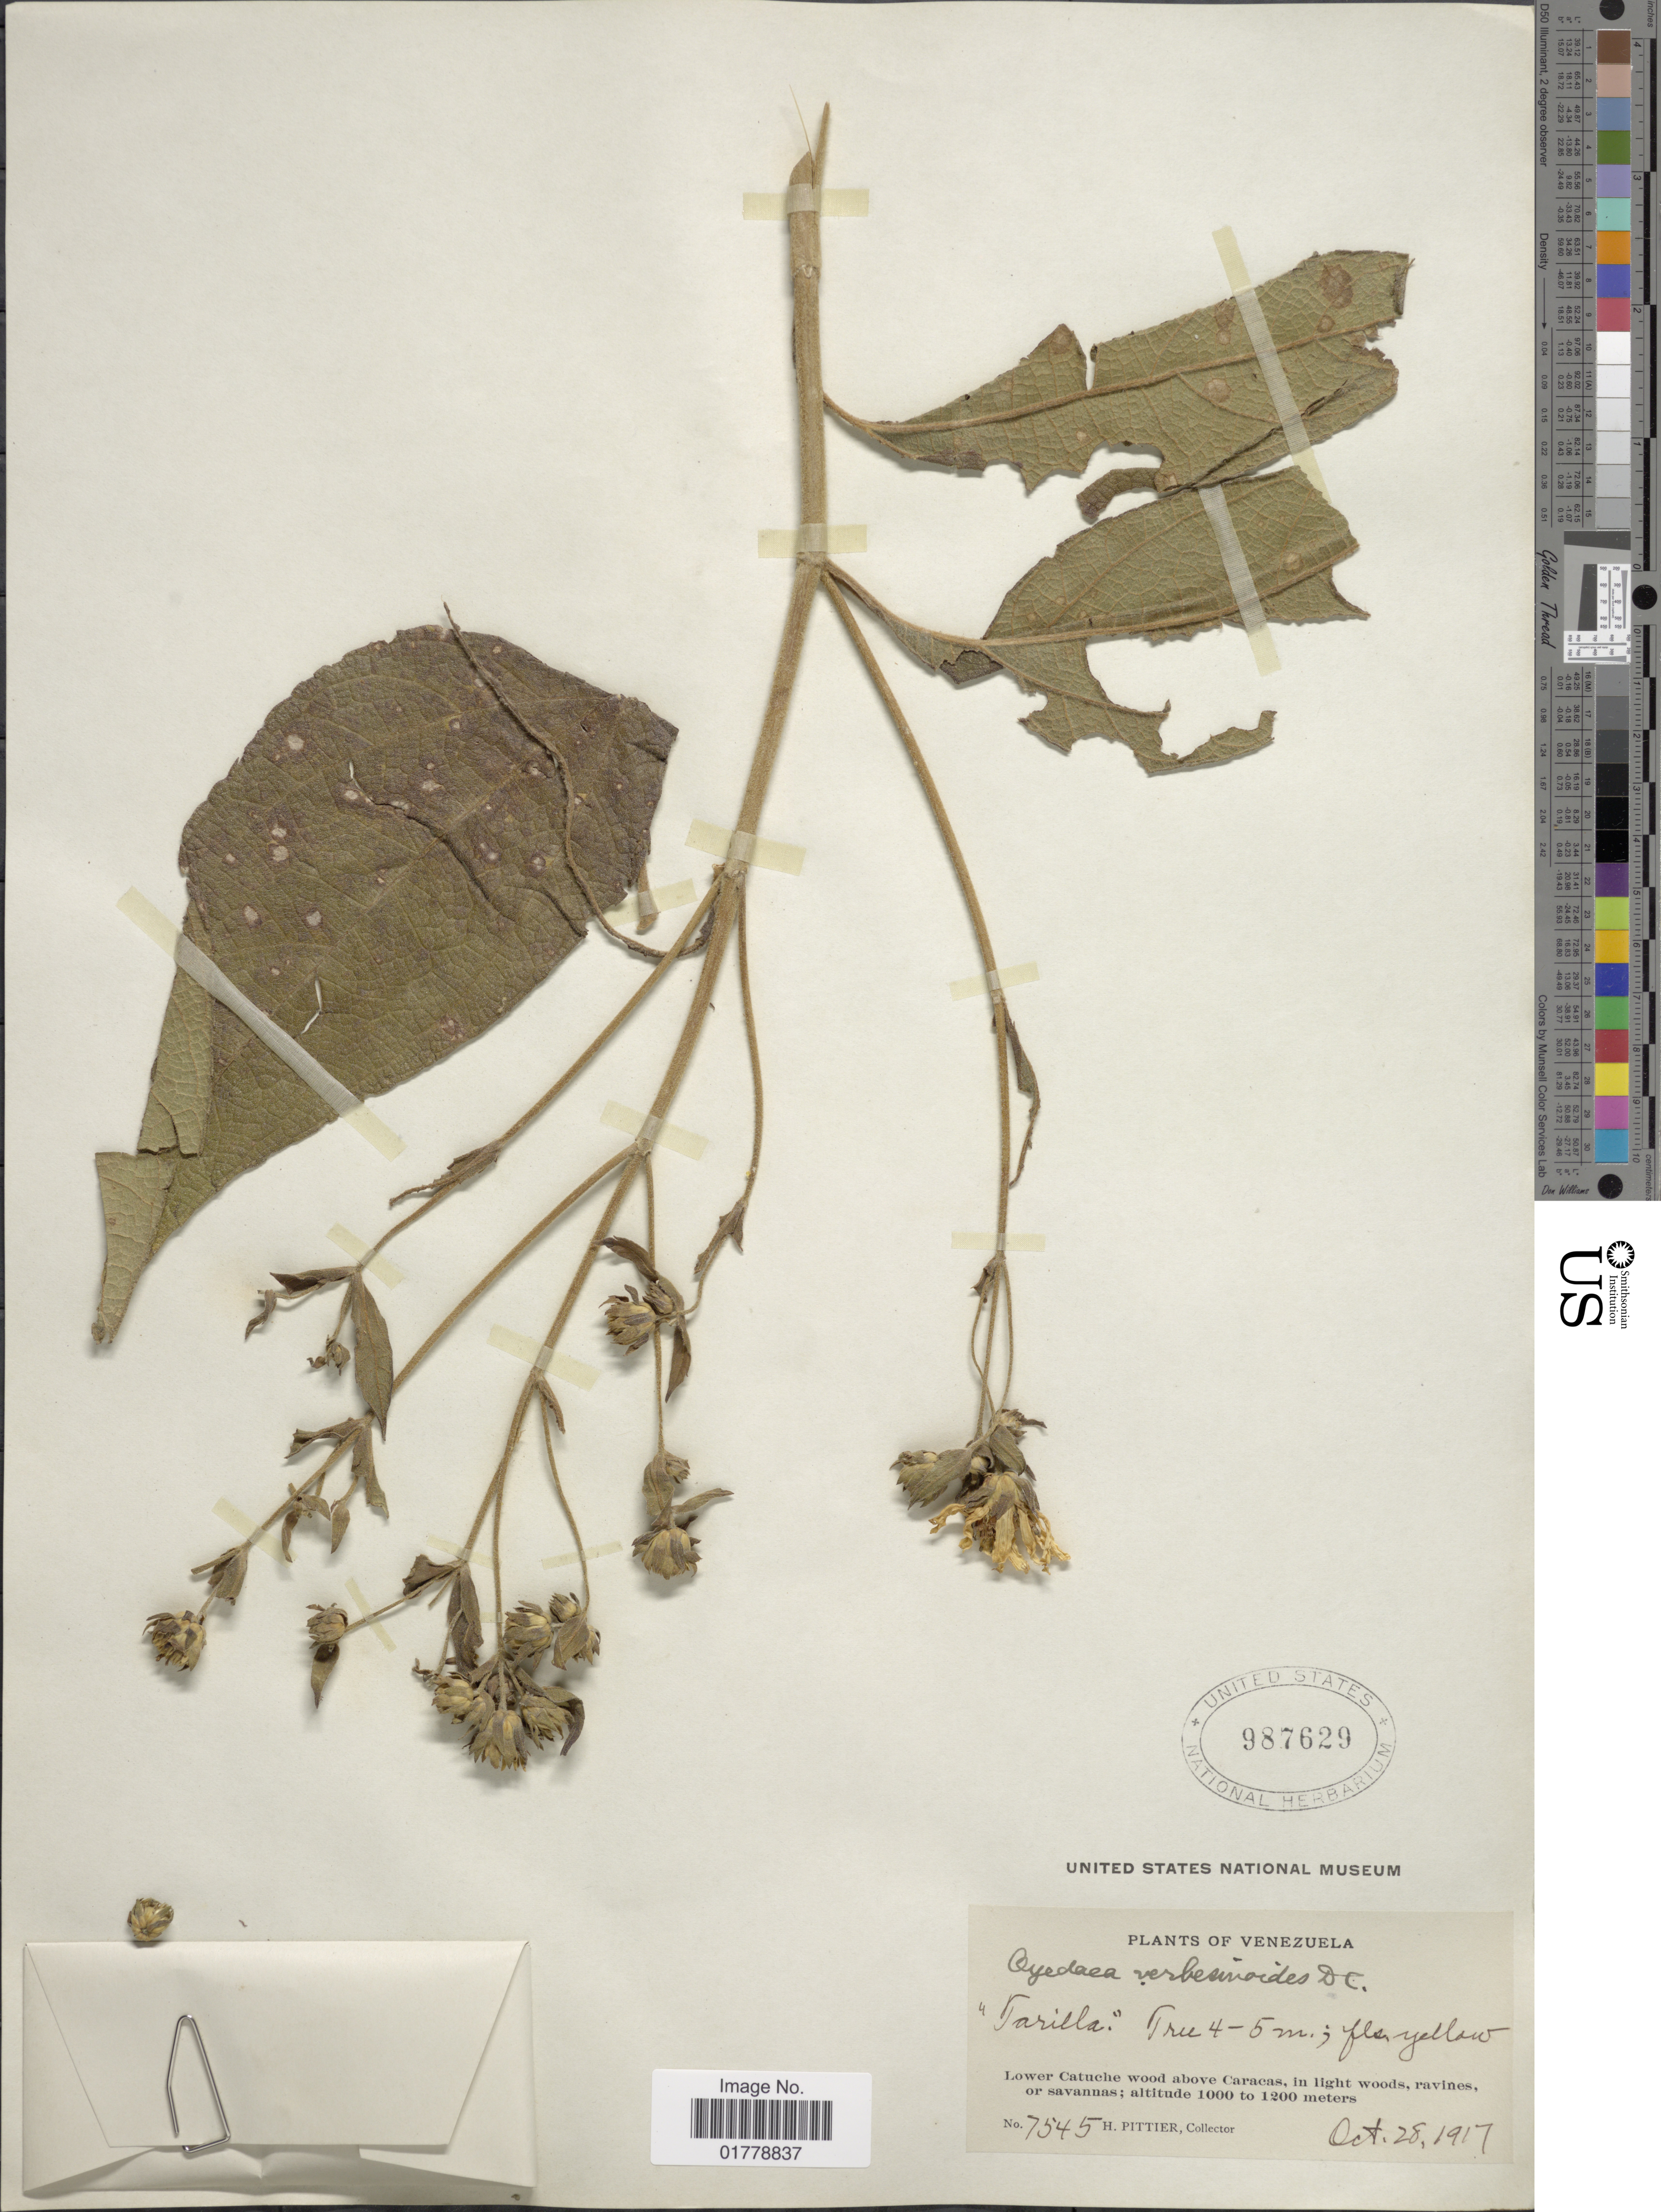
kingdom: Plantae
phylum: Tracheophyta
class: Magnoliopsida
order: Asterales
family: Asteraceae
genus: Oyedaea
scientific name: Oyedaea verbesinoides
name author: DC.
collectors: H. F. Pittier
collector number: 7545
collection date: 1917-10-28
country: Venezuela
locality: Lower Catuche wood above Caracas, in light woods, ravines, or savannas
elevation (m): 1000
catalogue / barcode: US 987629